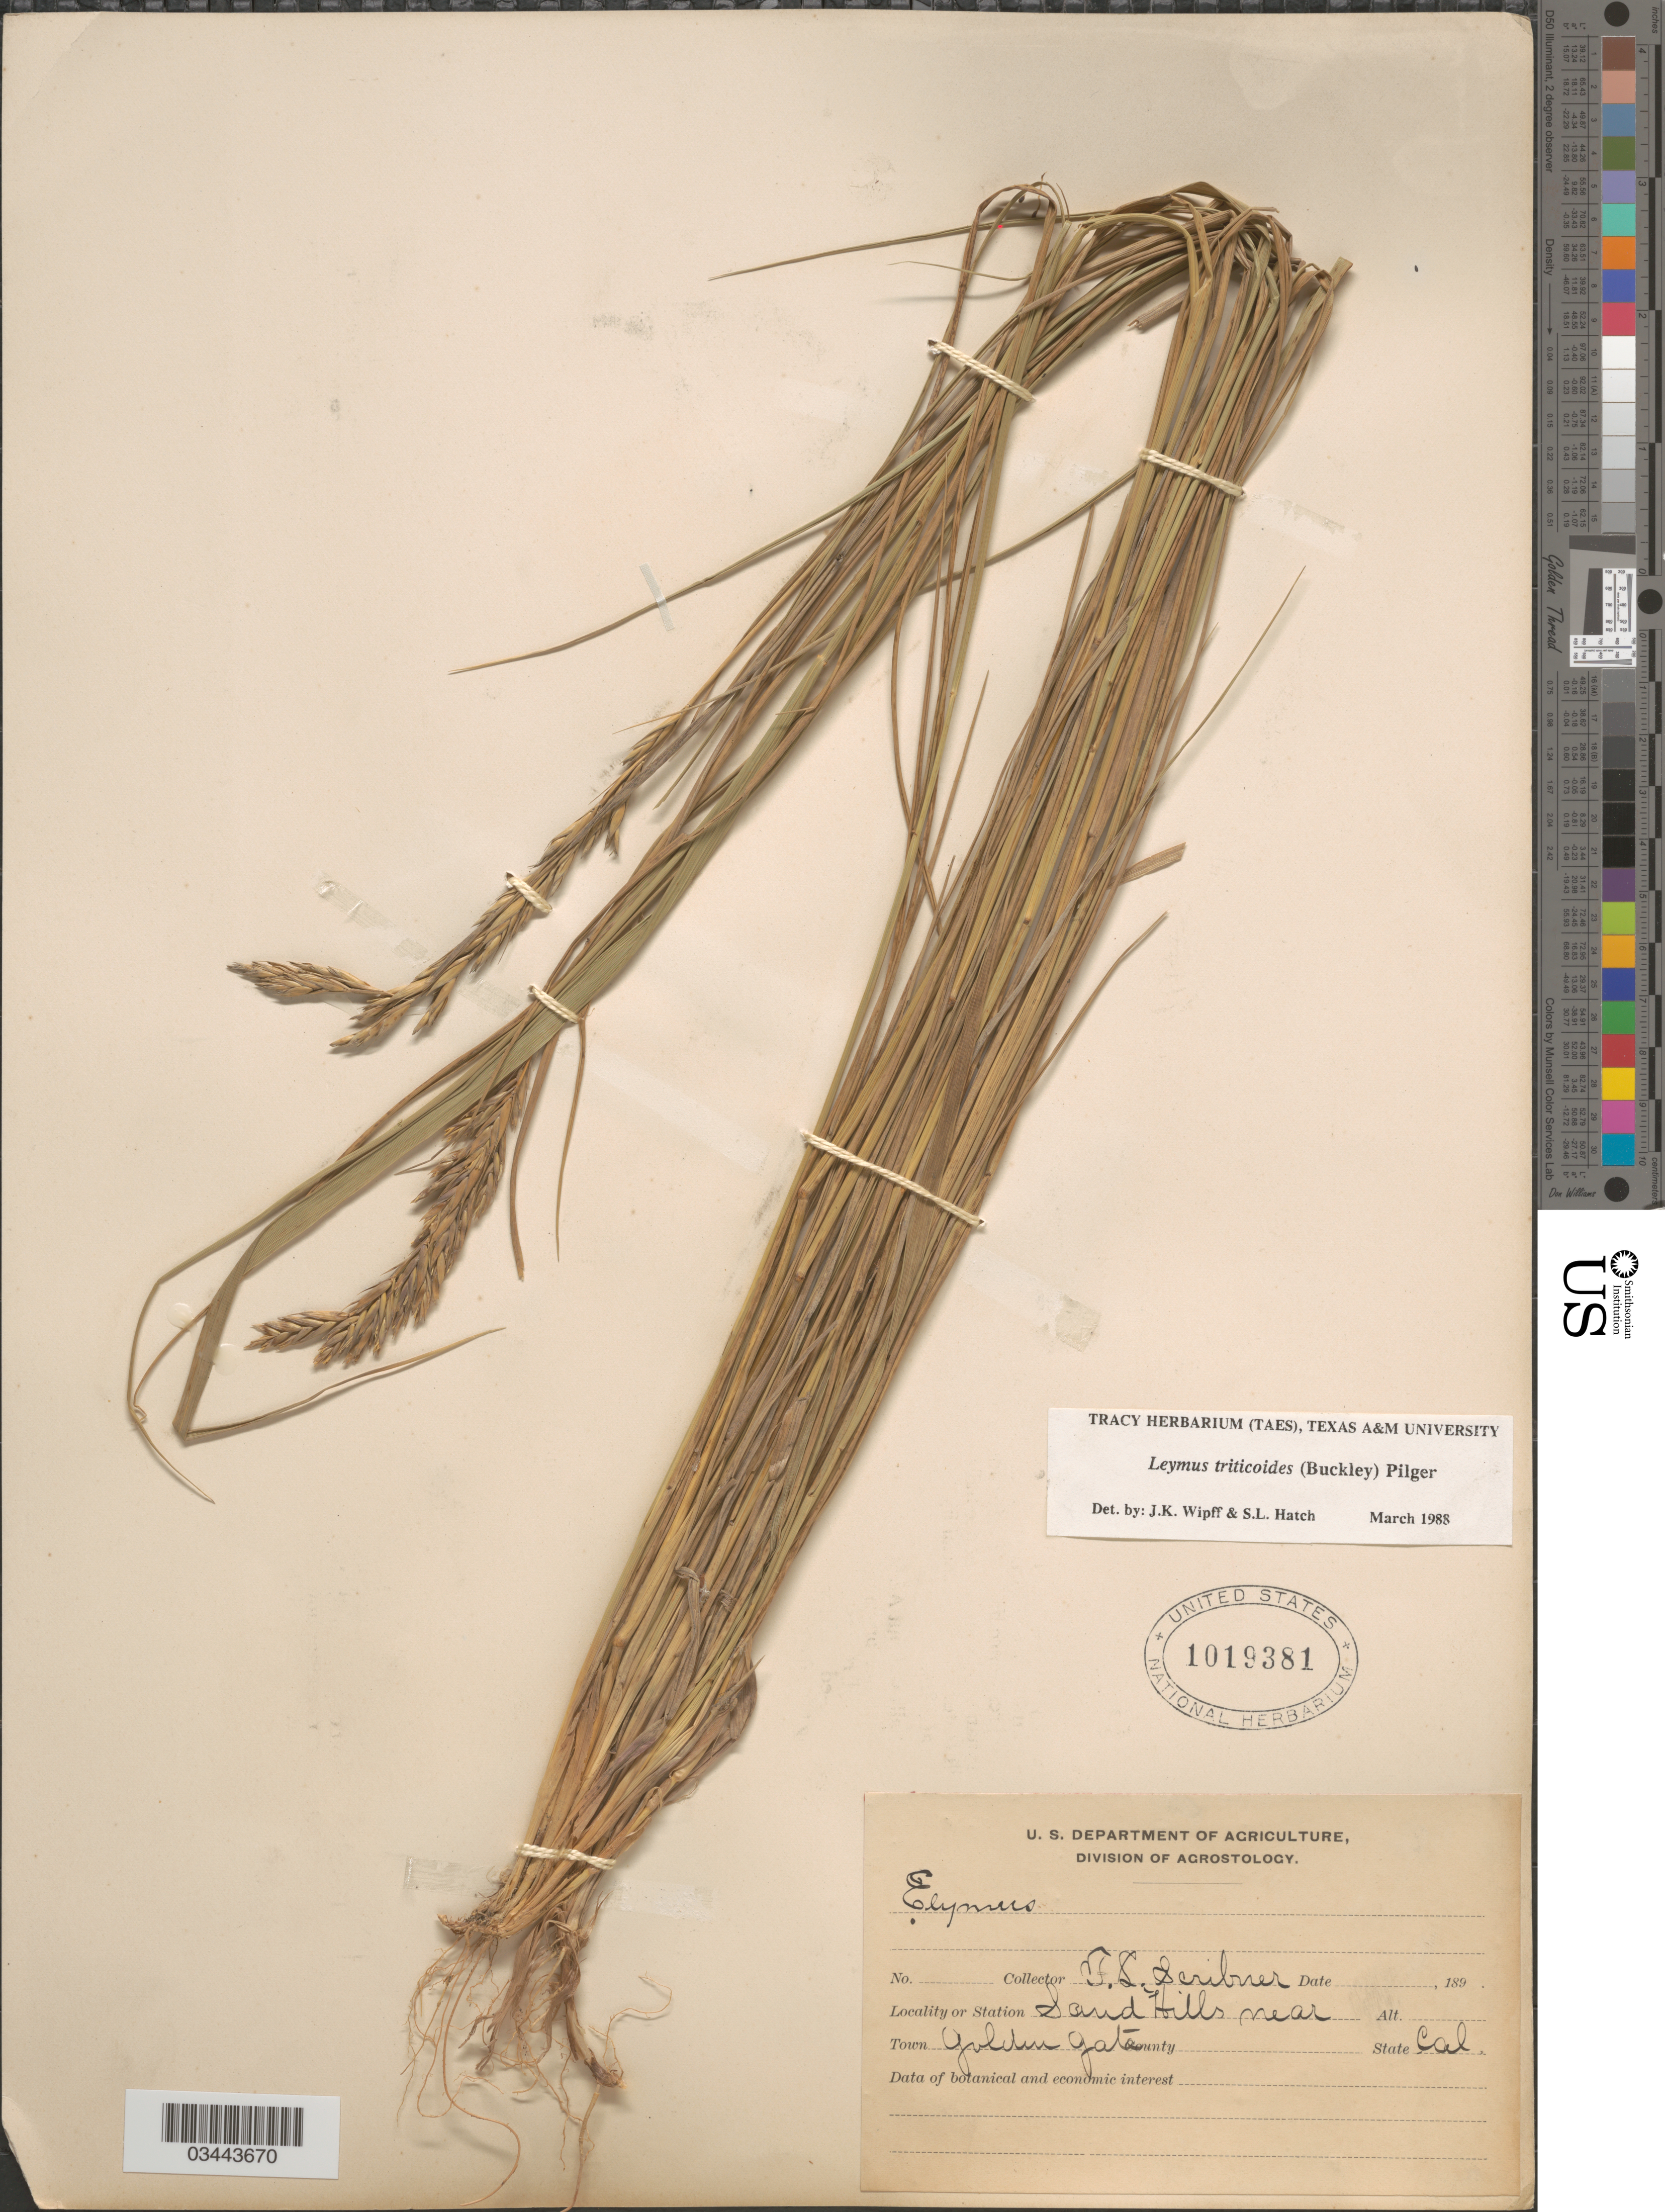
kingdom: Plantae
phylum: Tracheophyta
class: Liliopsida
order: Poales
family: Poaceae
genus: Leymus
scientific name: Leymus triticoides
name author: (Buckley) Pilg.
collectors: F. L. Scribner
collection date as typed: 189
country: United States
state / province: California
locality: Sand Hills near Golden Gate.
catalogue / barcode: US 1019381